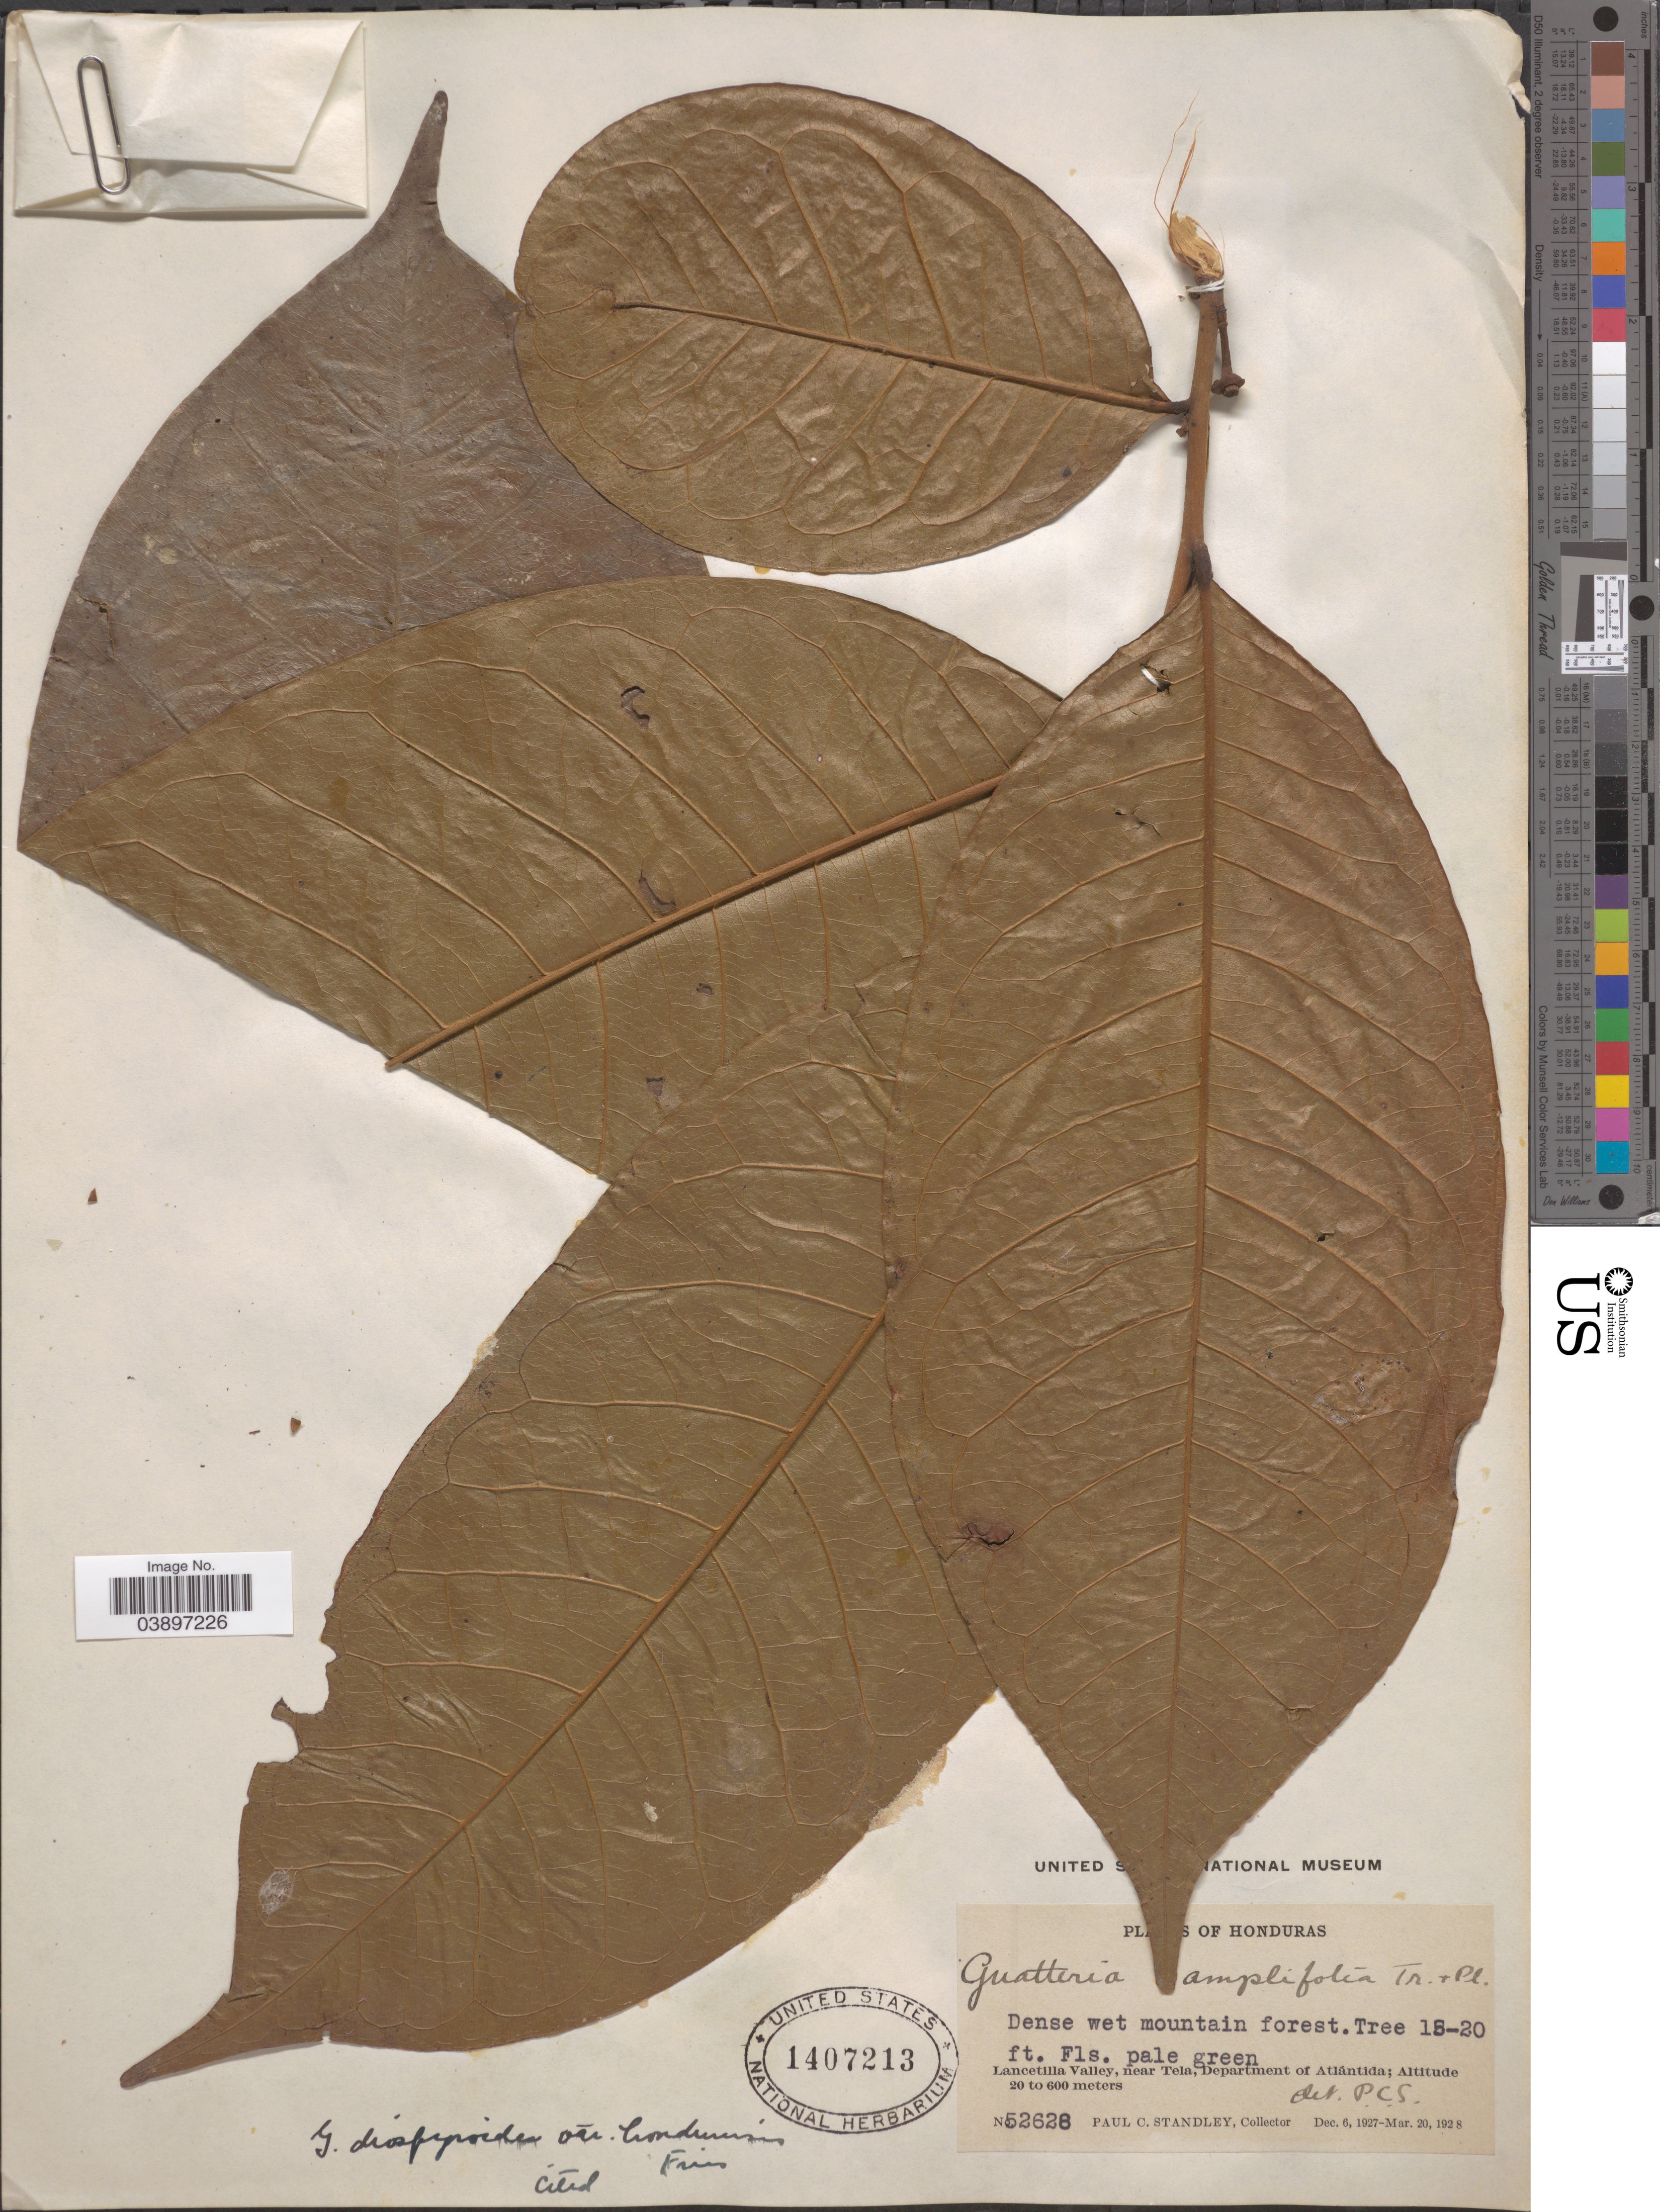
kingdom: Plantae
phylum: Tracheophyta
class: Magnoliopsida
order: Magnoliales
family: Annonaceae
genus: Guatteria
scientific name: Guatteria amplifolia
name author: Triana & Planch.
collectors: P. C. Standley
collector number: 52628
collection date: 1927-12-06/1928-03-20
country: Honduras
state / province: Atlantida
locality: Lancetilla Valley, near Tela, Department of Atlántida.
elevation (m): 20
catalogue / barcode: US 1407213